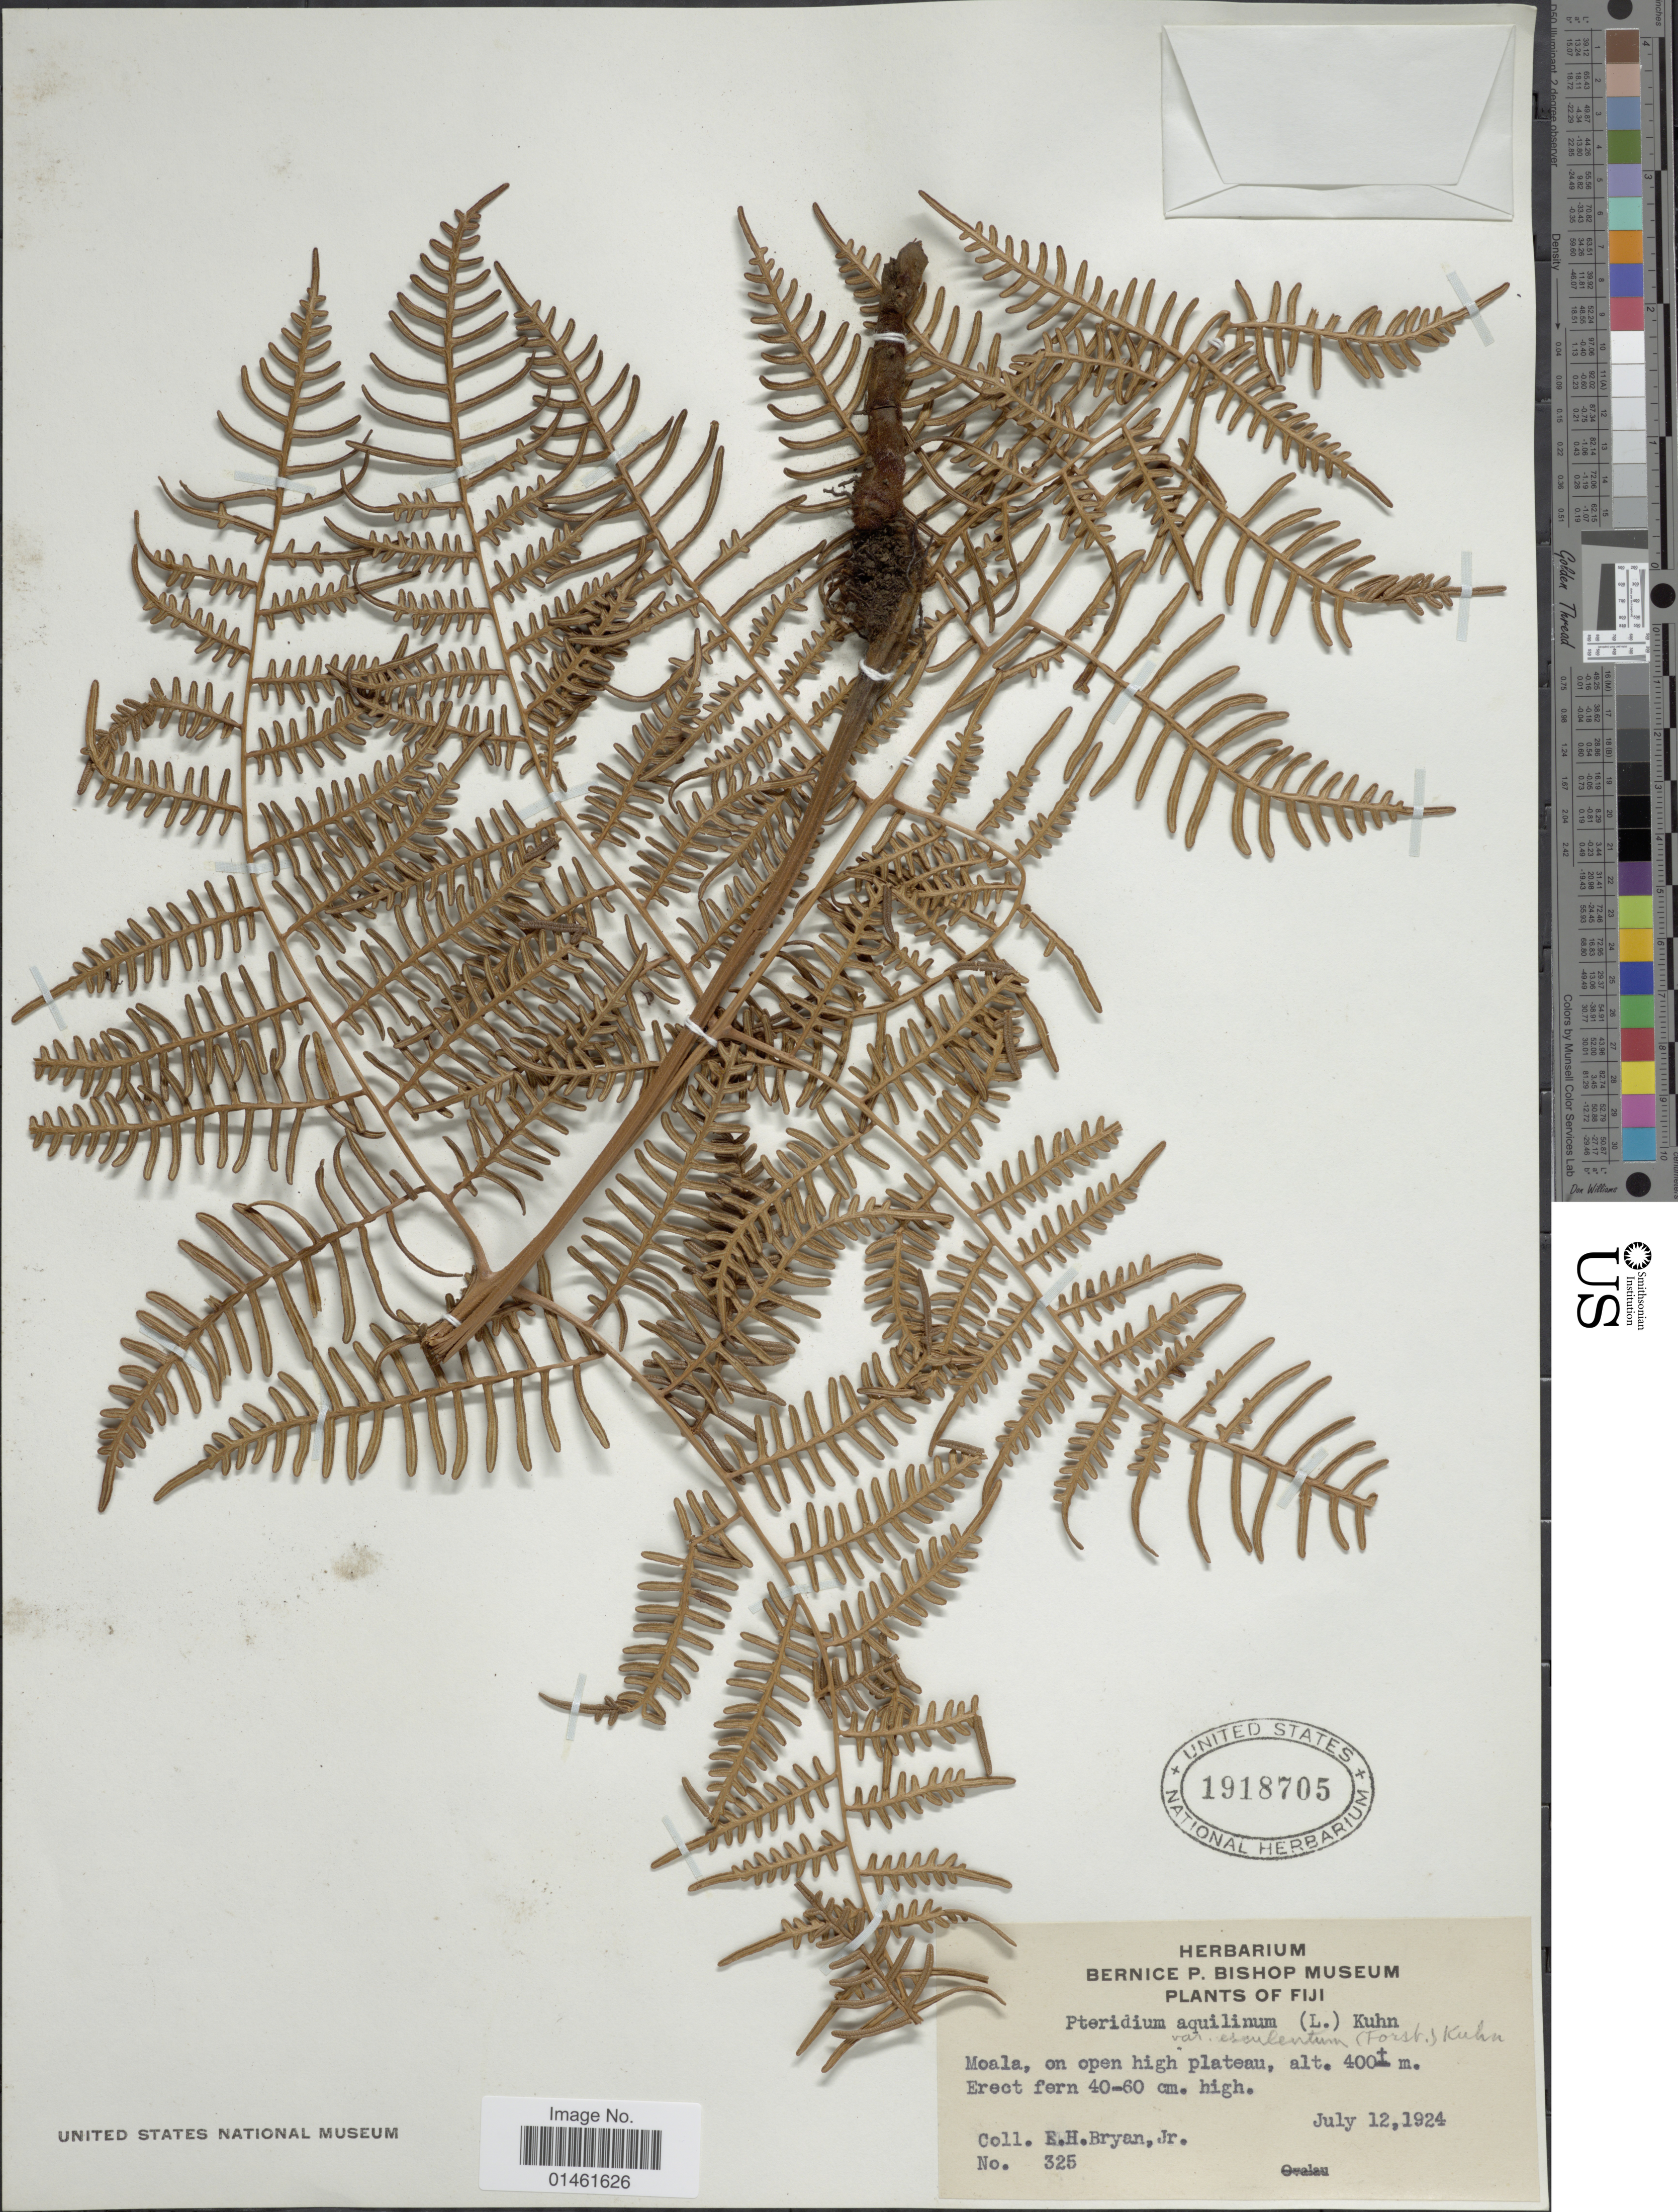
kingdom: Plantae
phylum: Tracheophyta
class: Polypodiopsida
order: Polypodiales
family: Dennstaedtiaceae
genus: Pteridium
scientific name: Pteridium esculentum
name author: (G. Forst.) Cockayne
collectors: E. Bryan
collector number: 325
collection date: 1924-07-12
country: Fiji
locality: Moala, open hihgh plateau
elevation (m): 400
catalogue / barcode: US 1918705